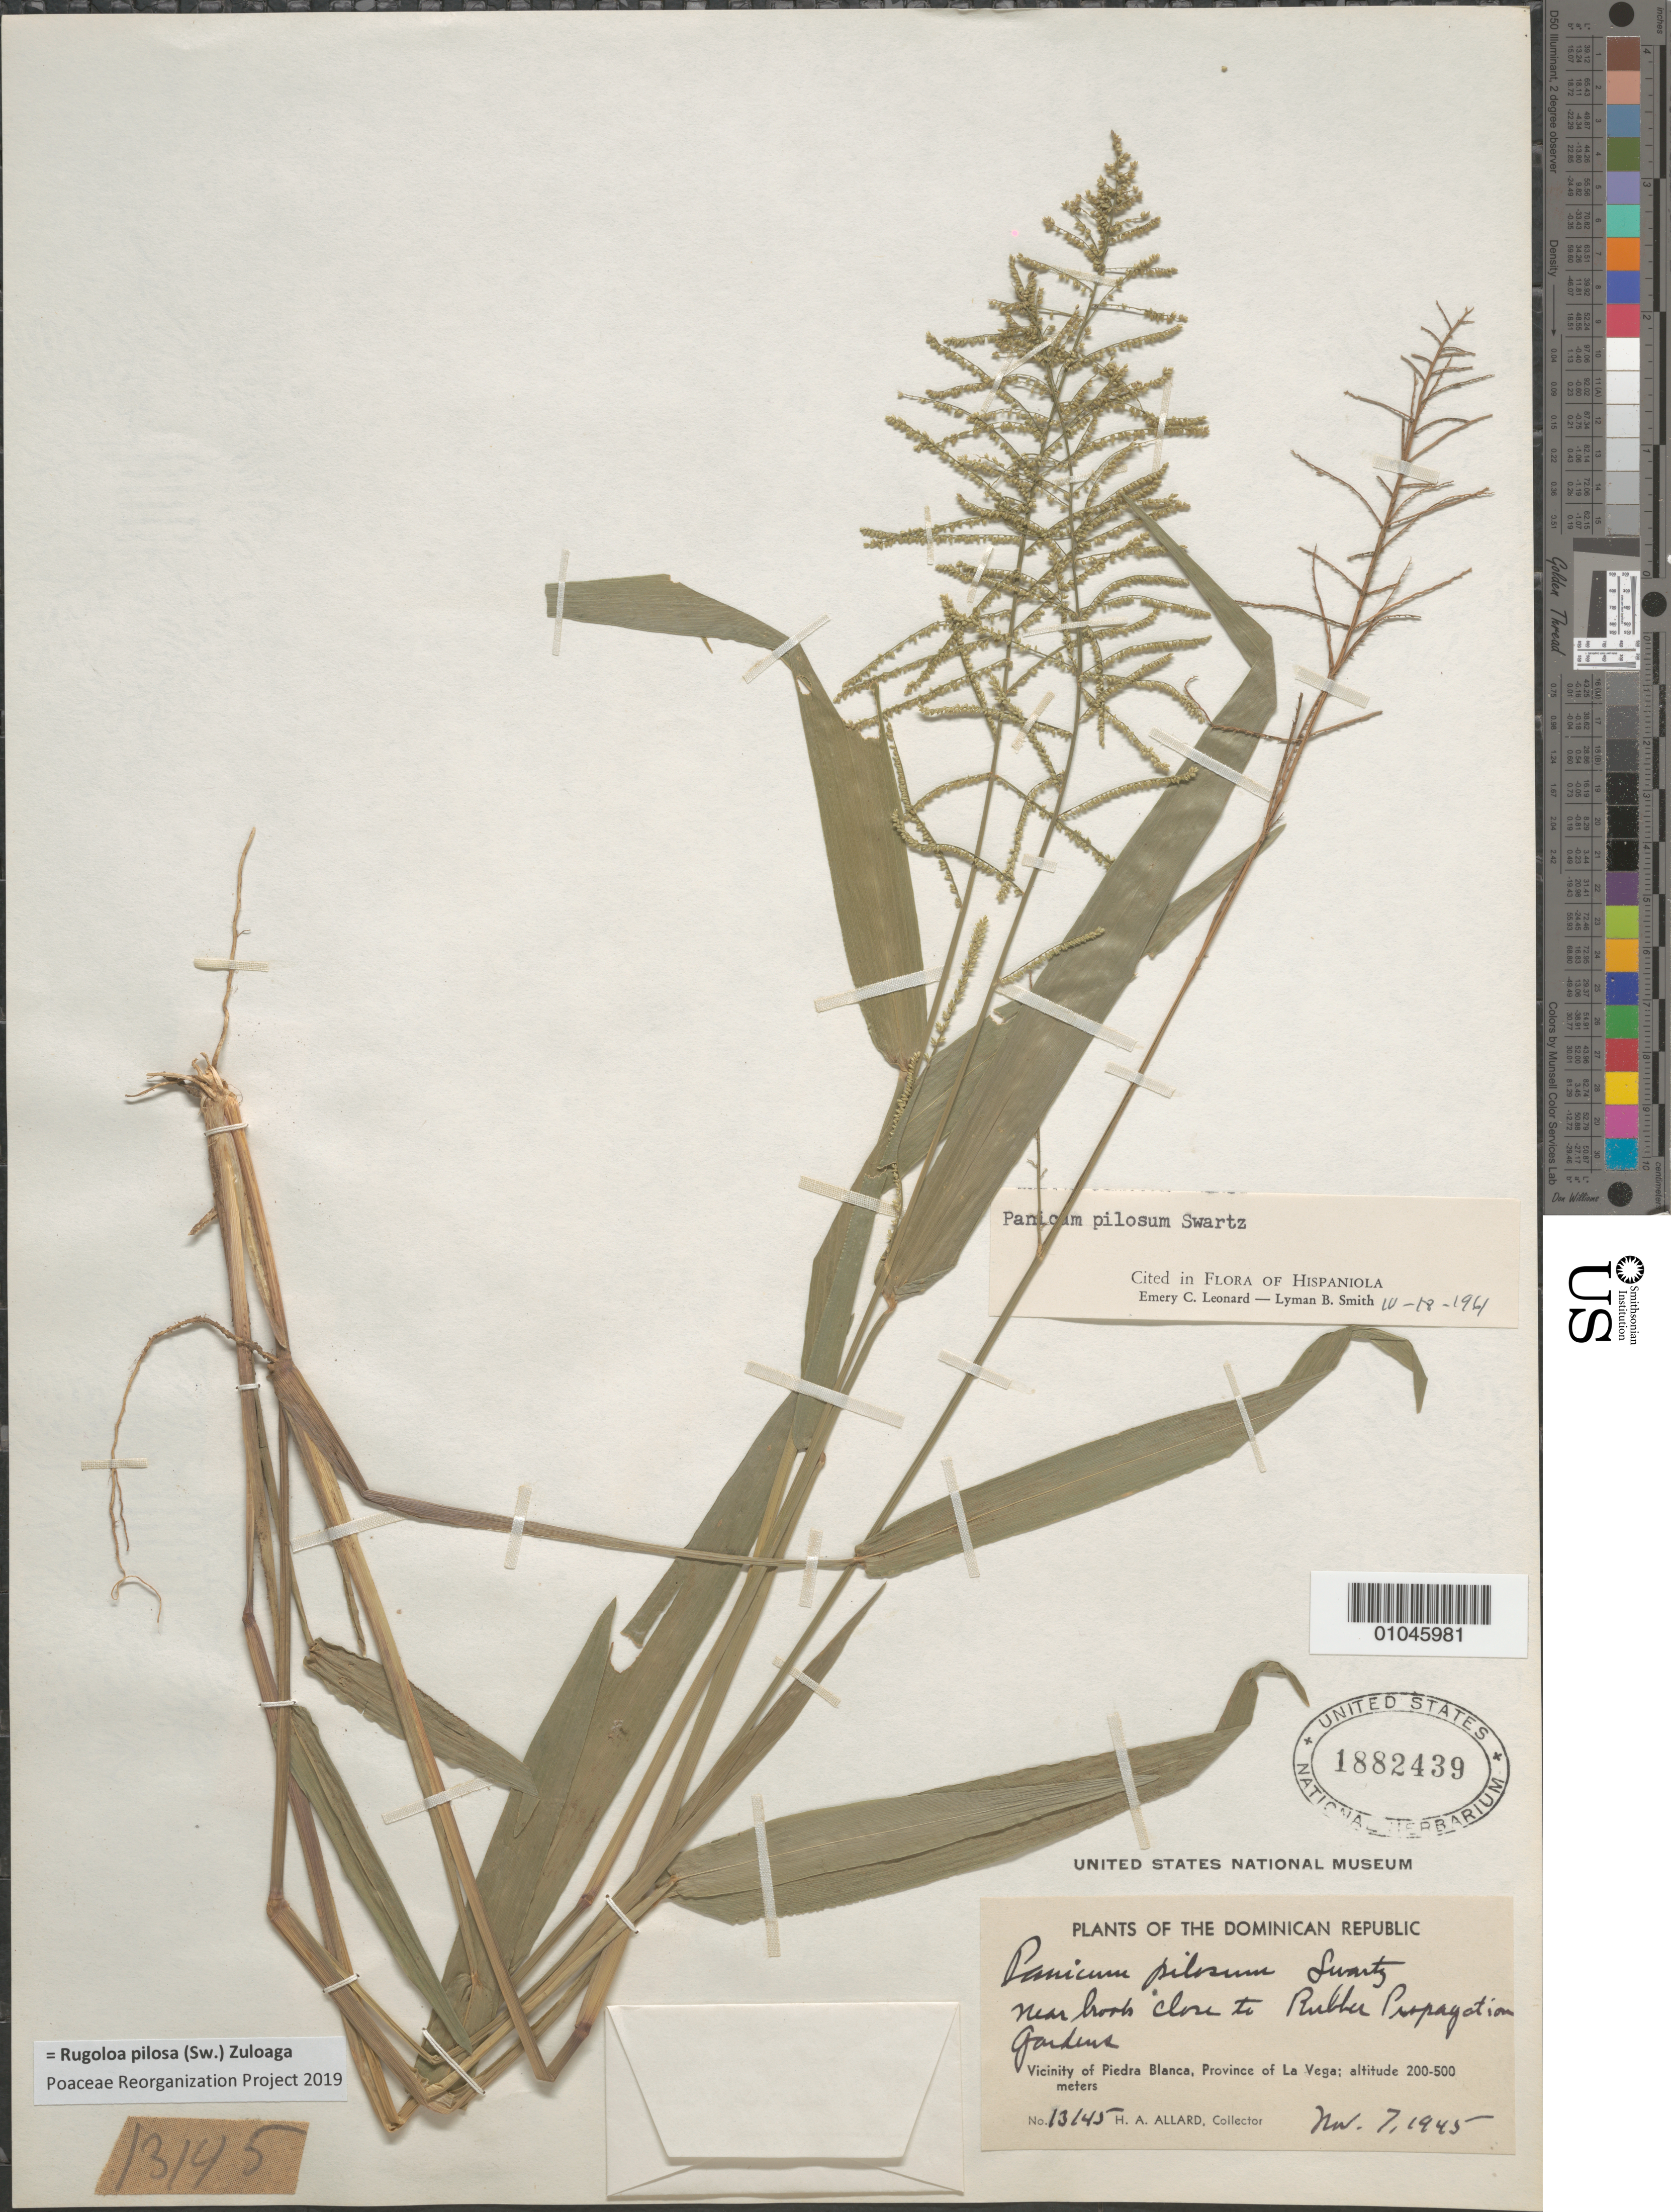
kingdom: Plantae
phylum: Tracheophyta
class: Liliopsida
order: Poales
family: Poaceae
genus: Panicum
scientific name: Panicum pilosum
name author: Sw.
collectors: H. A. Allard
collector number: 13145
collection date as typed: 07 Nov 1945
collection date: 1945-11-07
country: Dominican Republic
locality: Vicinity of Piedra Blanca, Province of La Vega.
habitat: near rubber plantation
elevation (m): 200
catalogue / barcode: US 1882439